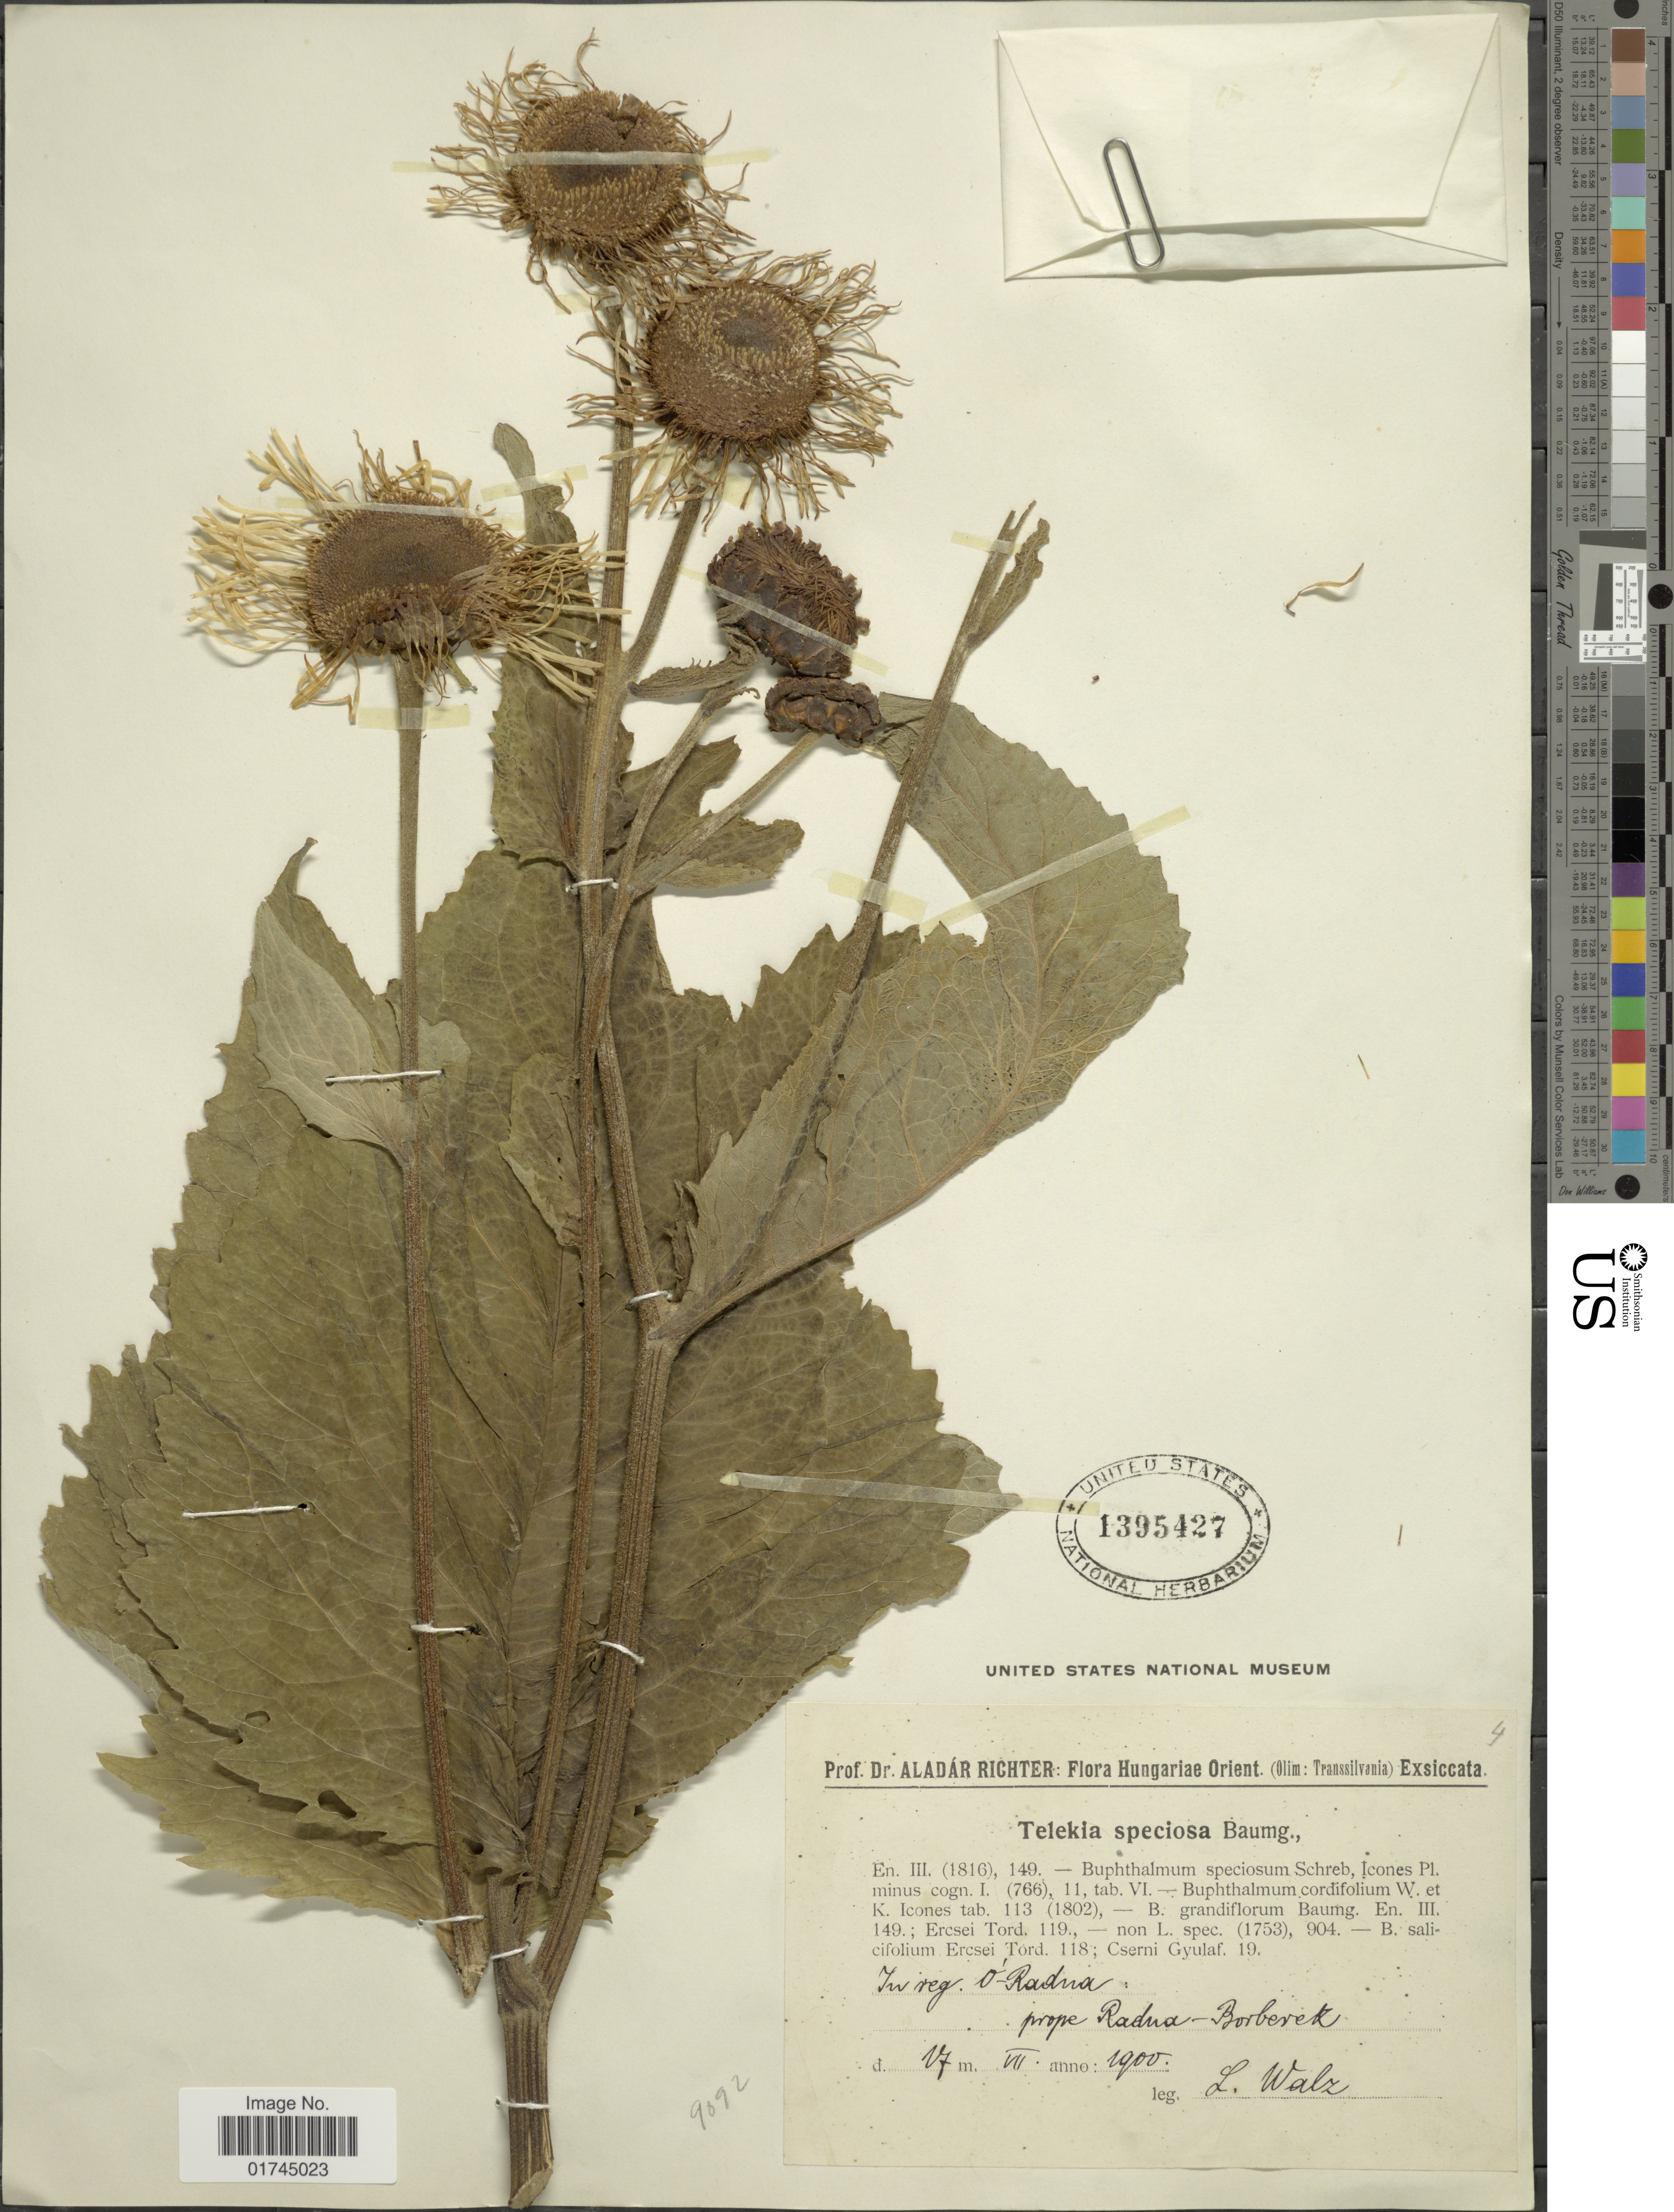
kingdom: Plantae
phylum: Tracheophyta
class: Magnoliopsida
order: Asterales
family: Asteraceae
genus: Buphthalmum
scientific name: Buphthalmum speciosum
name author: Schreb.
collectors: L. Walz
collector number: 9092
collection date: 1900-07-17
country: Hungary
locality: In reg Radna, prope Radna Borberek.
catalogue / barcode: US 1395427